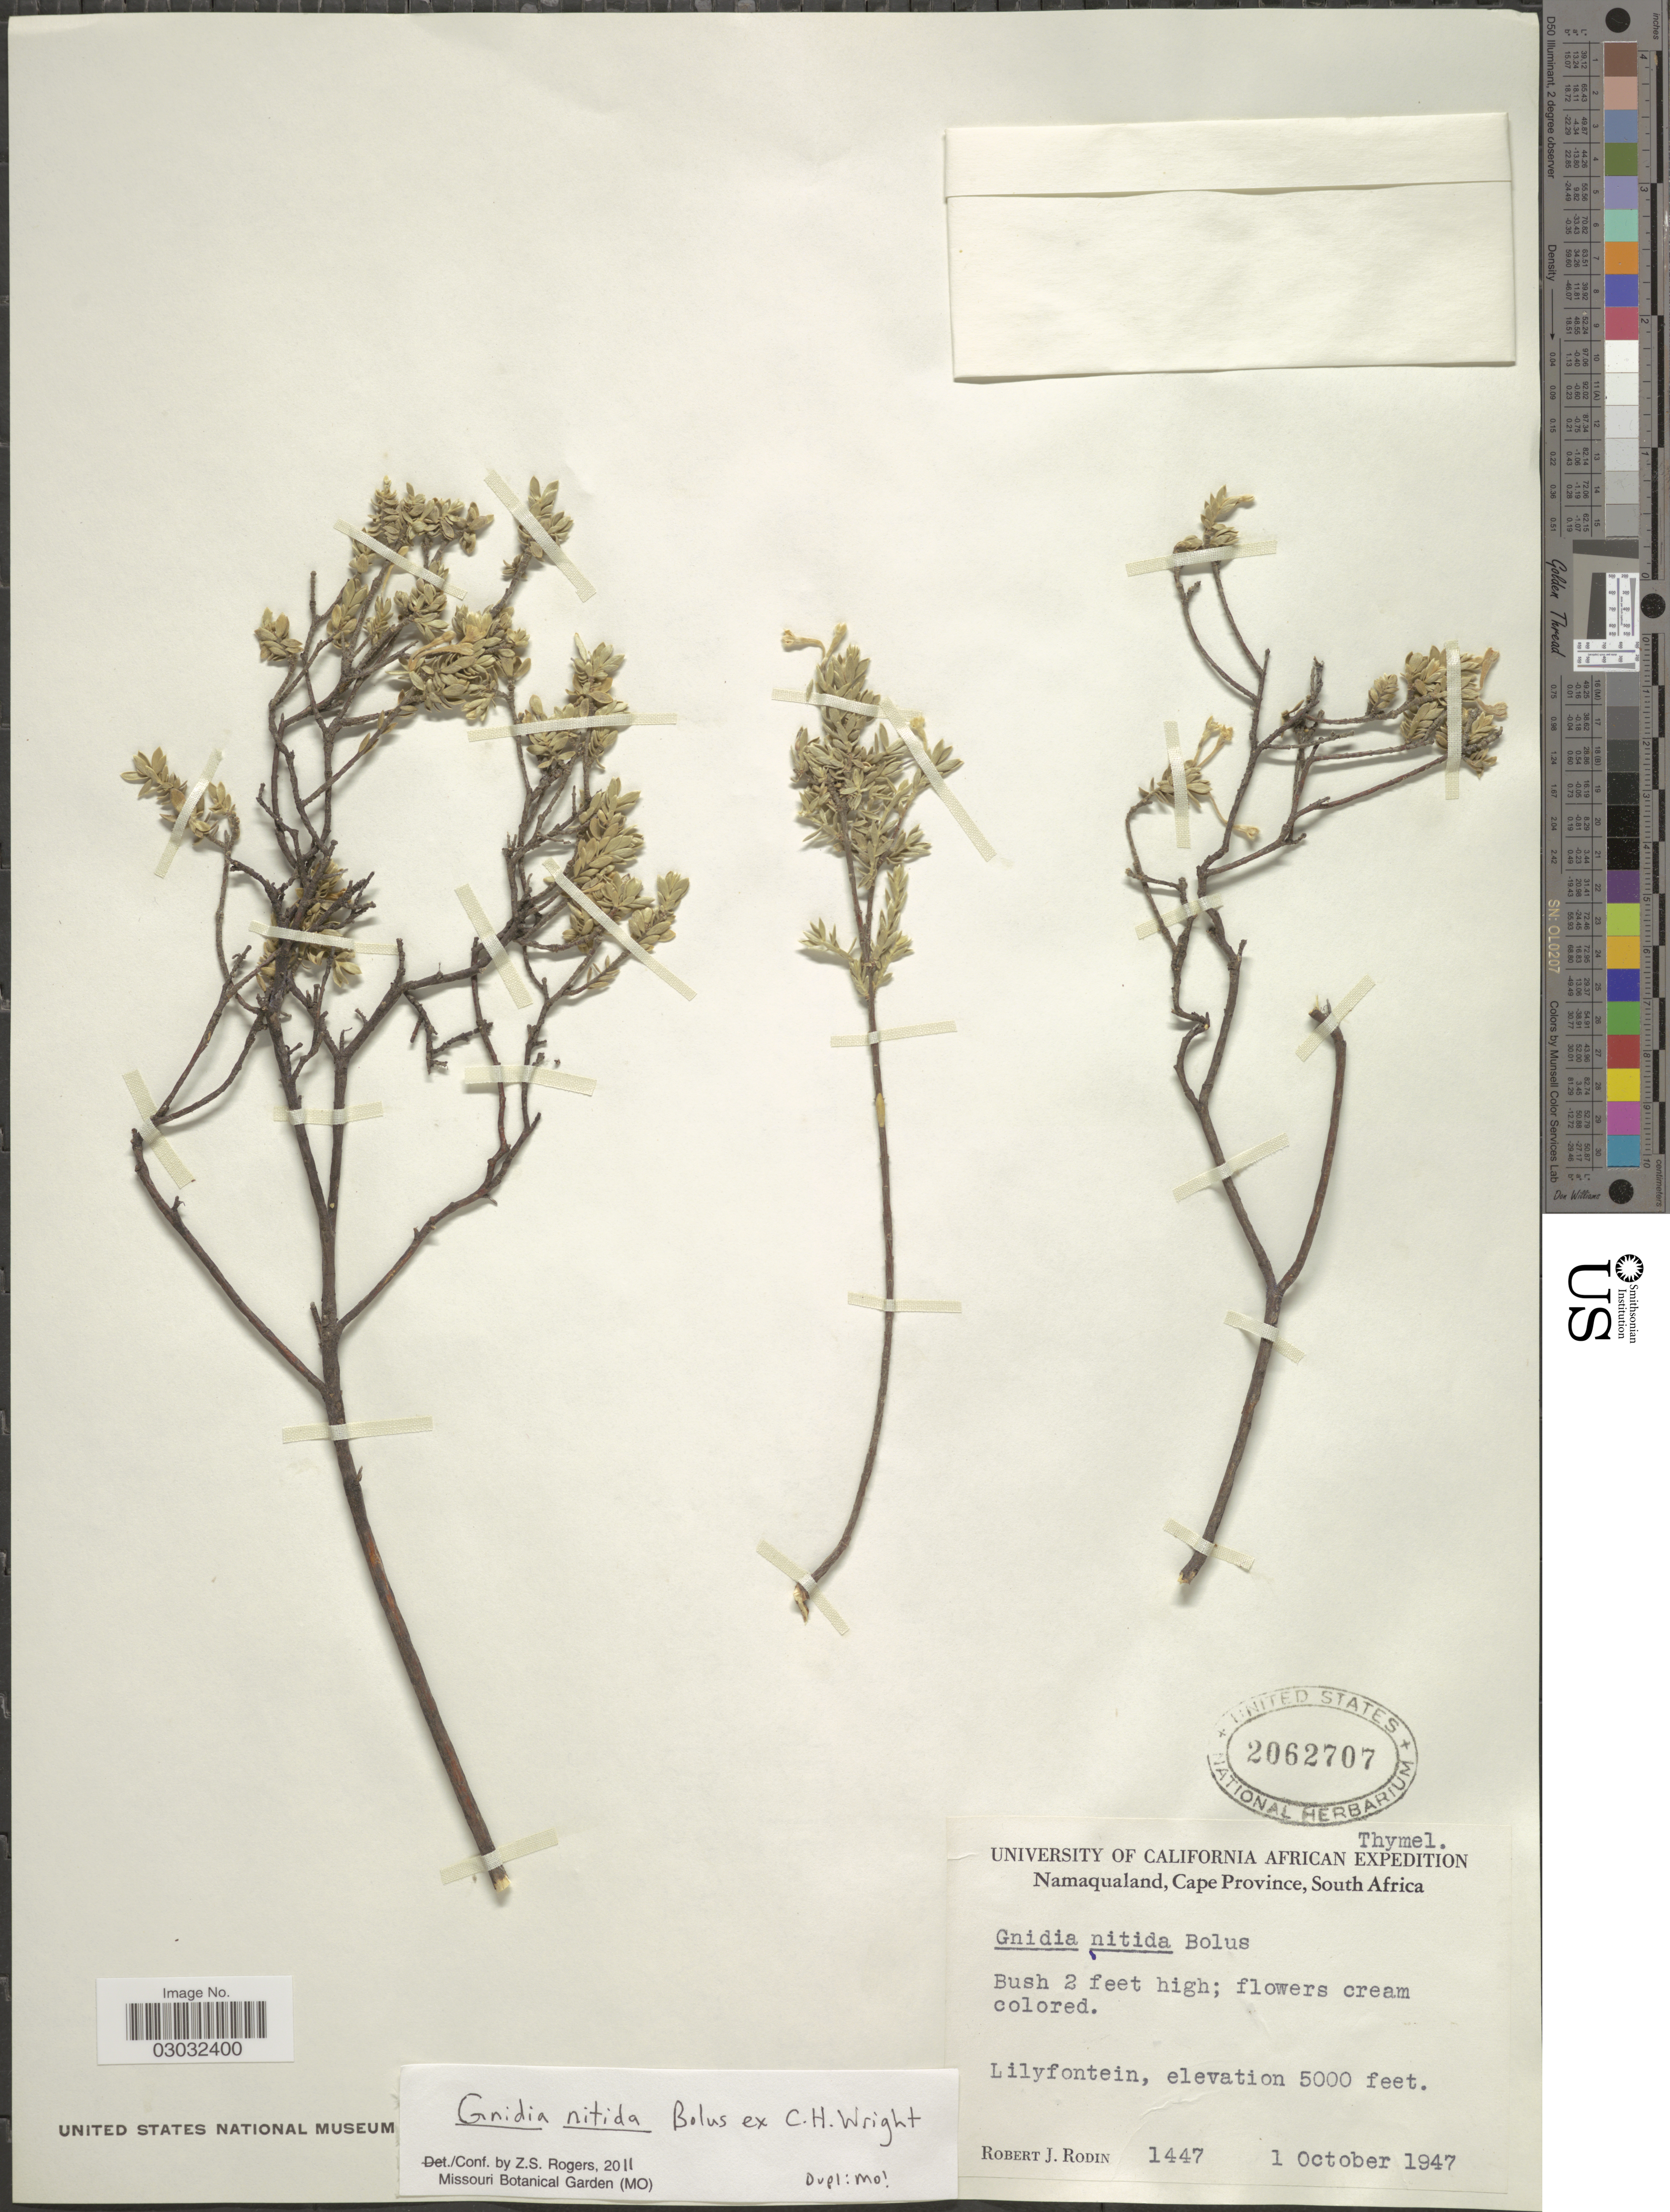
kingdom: Plantae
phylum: Tracheophyta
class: Magnoliopsida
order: Malvales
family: Thymelaeaceae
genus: Gnidia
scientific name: Gnidia nitida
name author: Bolus ex C.H. Wright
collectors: R. J. Rodin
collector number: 1447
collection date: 1947-10-01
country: South Africa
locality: Namaqualand, Cape Province. Lilyfontein.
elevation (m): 1524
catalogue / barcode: US 2062707